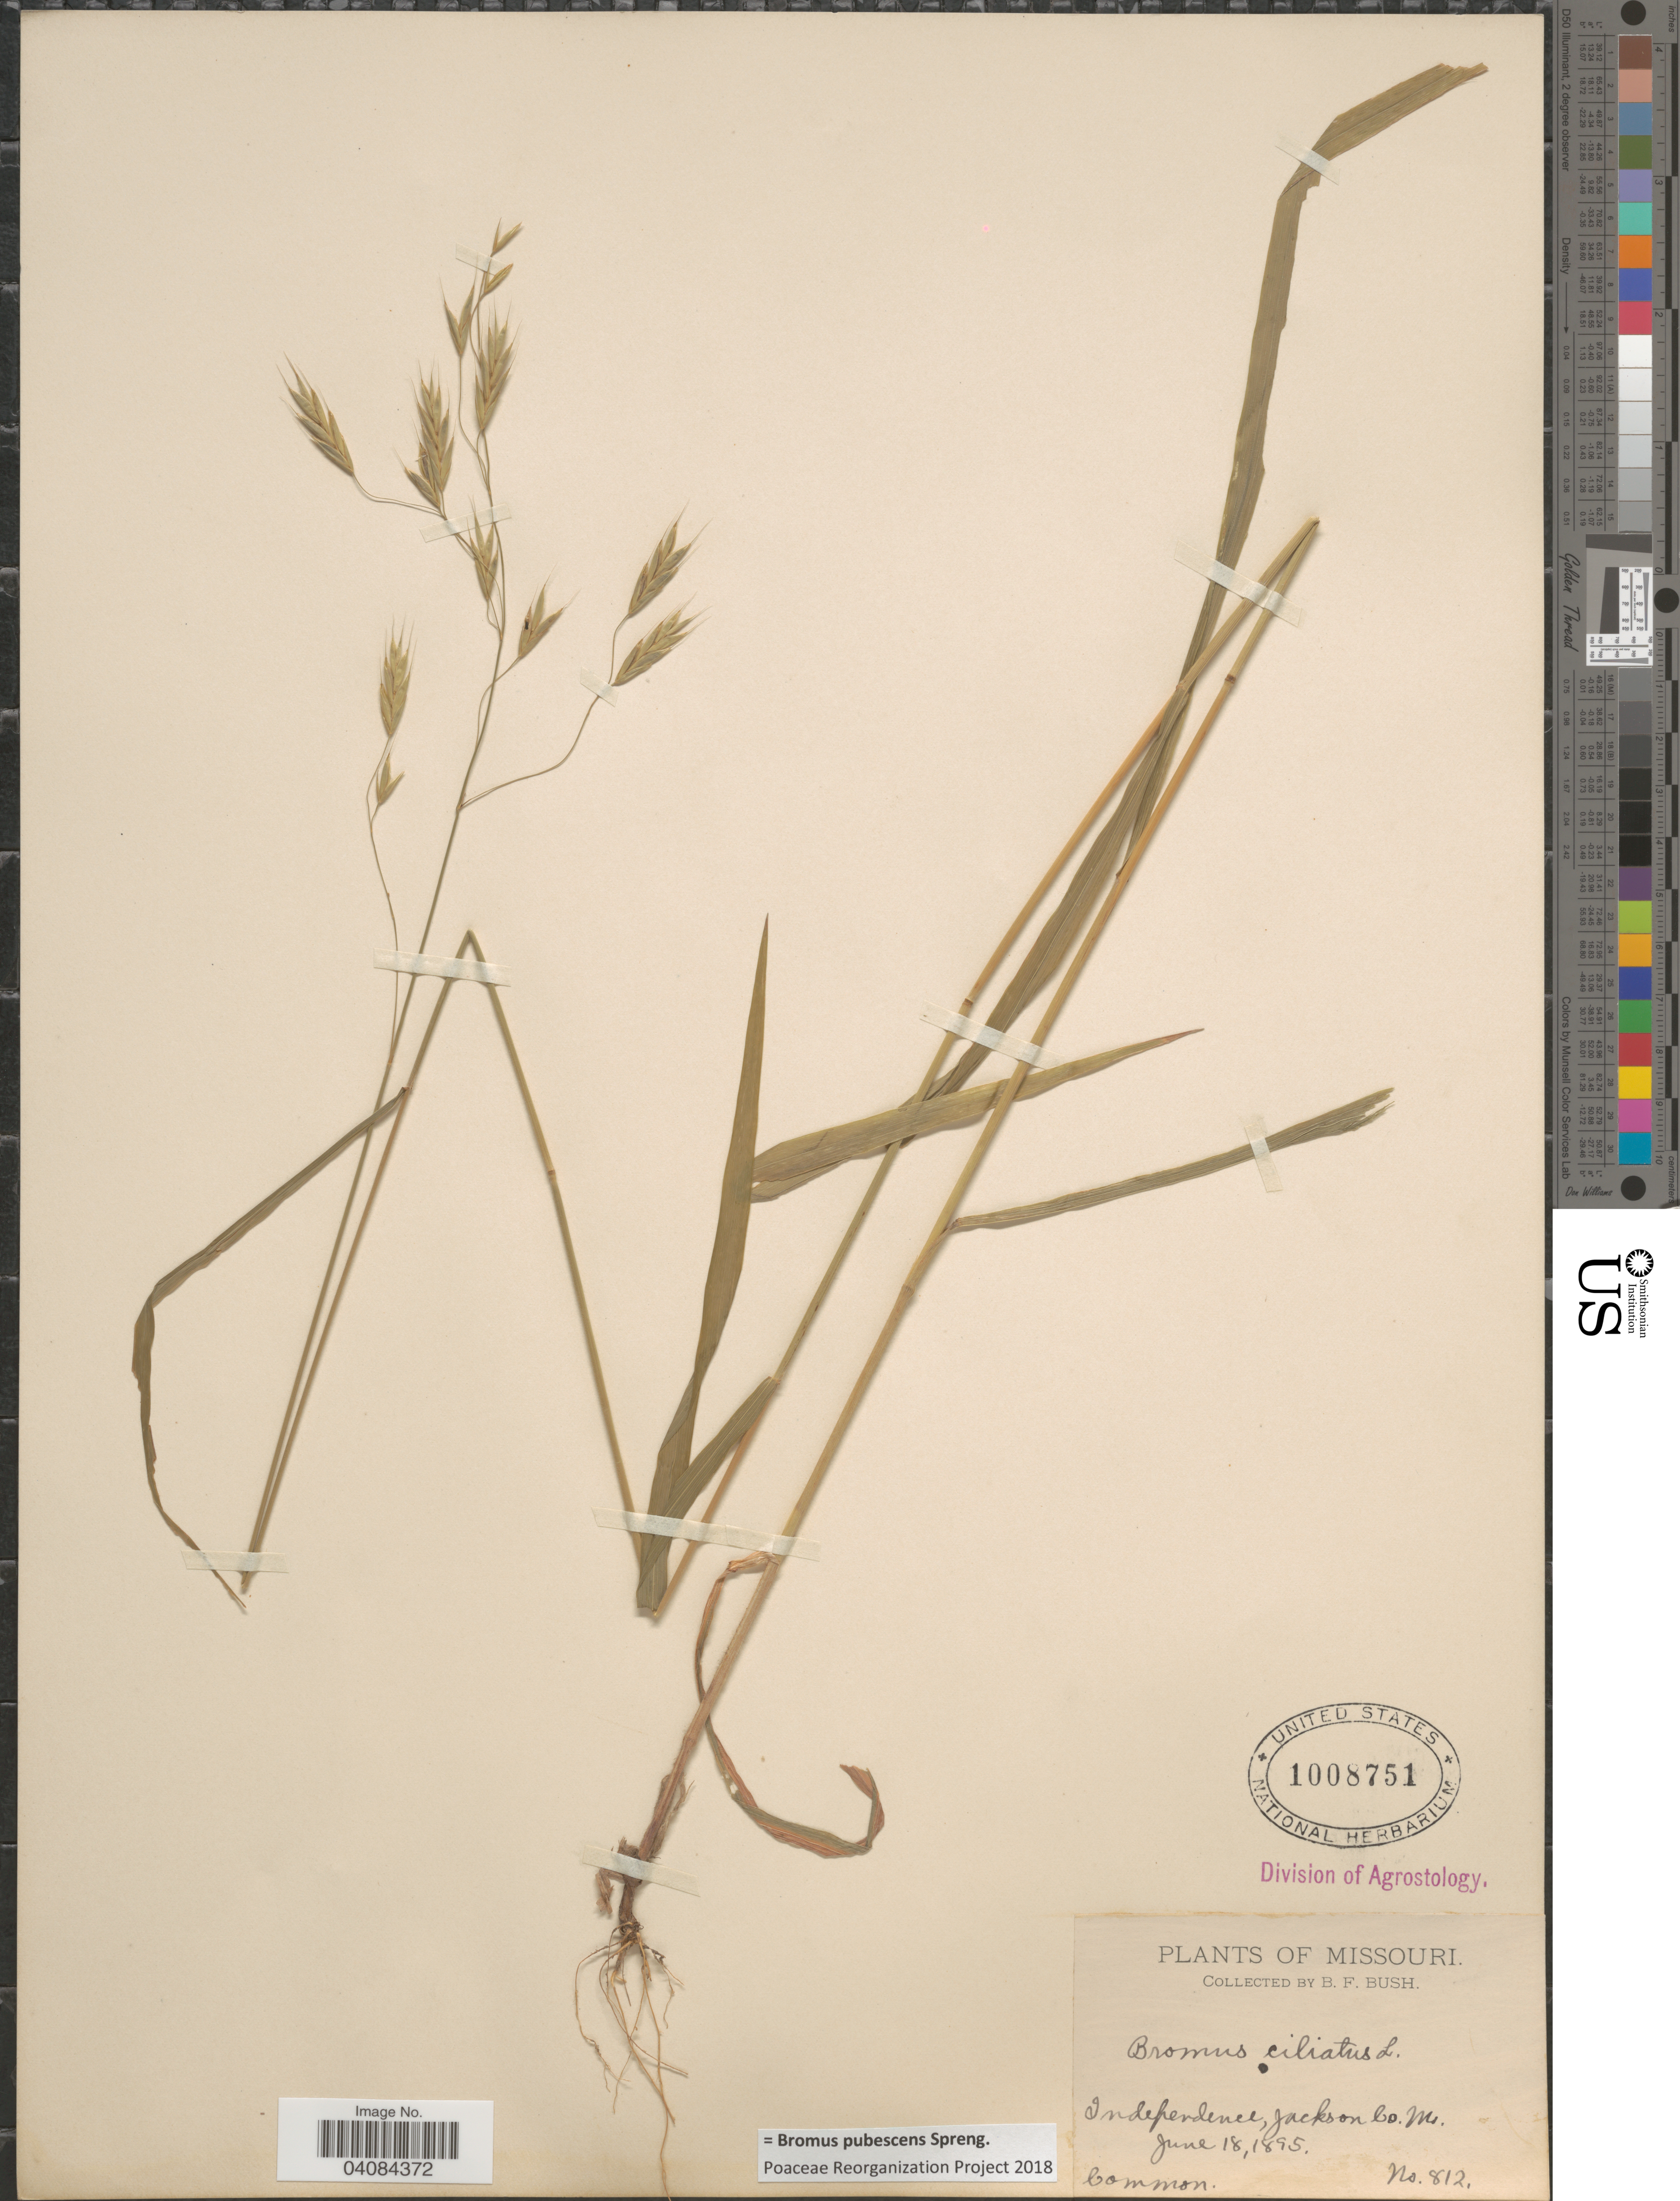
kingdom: Plantae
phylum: Tracheophyta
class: Liliopsida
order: Poales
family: Poaceae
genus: Bromus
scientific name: Bromus pubescens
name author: Muhl. ex Willd.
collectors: B. F. Bush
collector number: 812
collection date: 1895-06-18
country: United States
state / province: Missouri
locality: Independence, Jackson Co.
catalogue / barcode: US 1008751